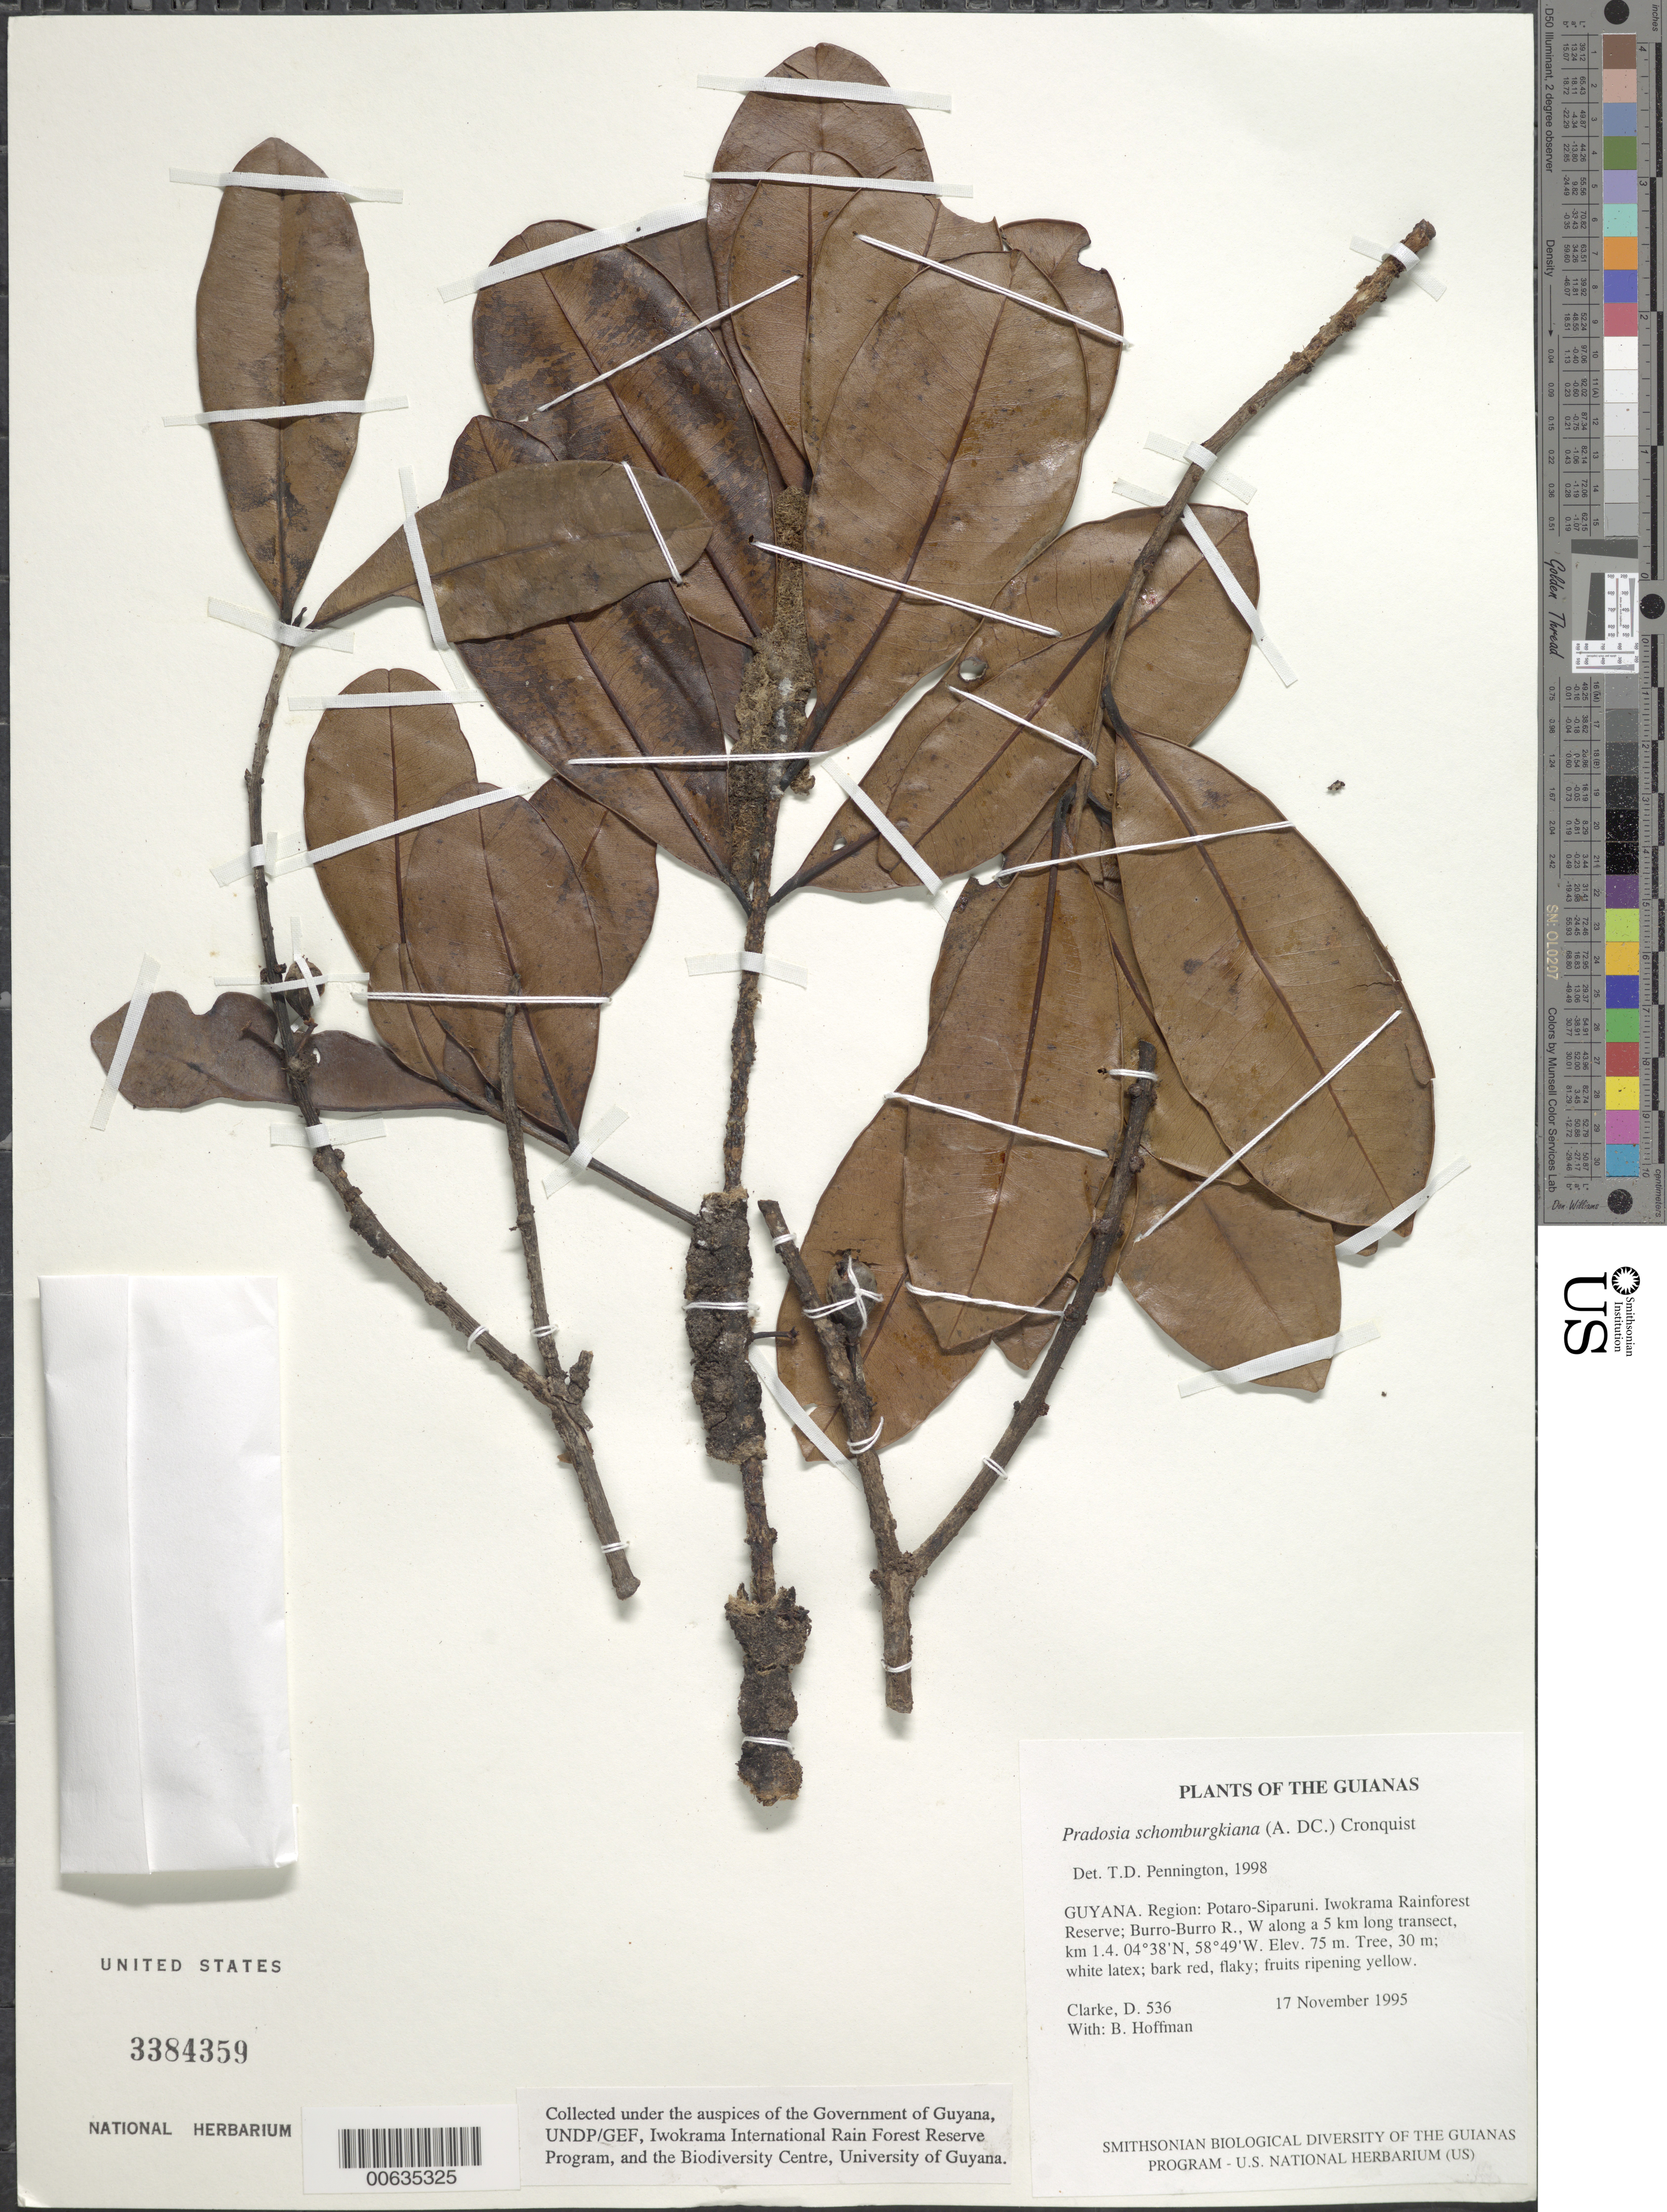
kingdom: Plantae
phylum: Tracheophyta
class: Magnoliopsida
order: Ericales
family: Sapotaceae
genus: Pradosia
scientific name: Pradosia schomburgkiana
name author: (A. DC.) Cronq.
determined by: Pennington, T. D., (K)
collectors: H. D. Clarke & B. Hoffman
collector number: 536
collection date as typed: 17 November 1995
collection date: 1995-11-17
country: Guyana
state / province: Potaro-Siparuni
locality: Iwokrama Rainforest Reserve; Burro-Burro R., W along a 5 km long transect, km 1.4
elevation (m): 75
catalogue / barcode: US 3384359